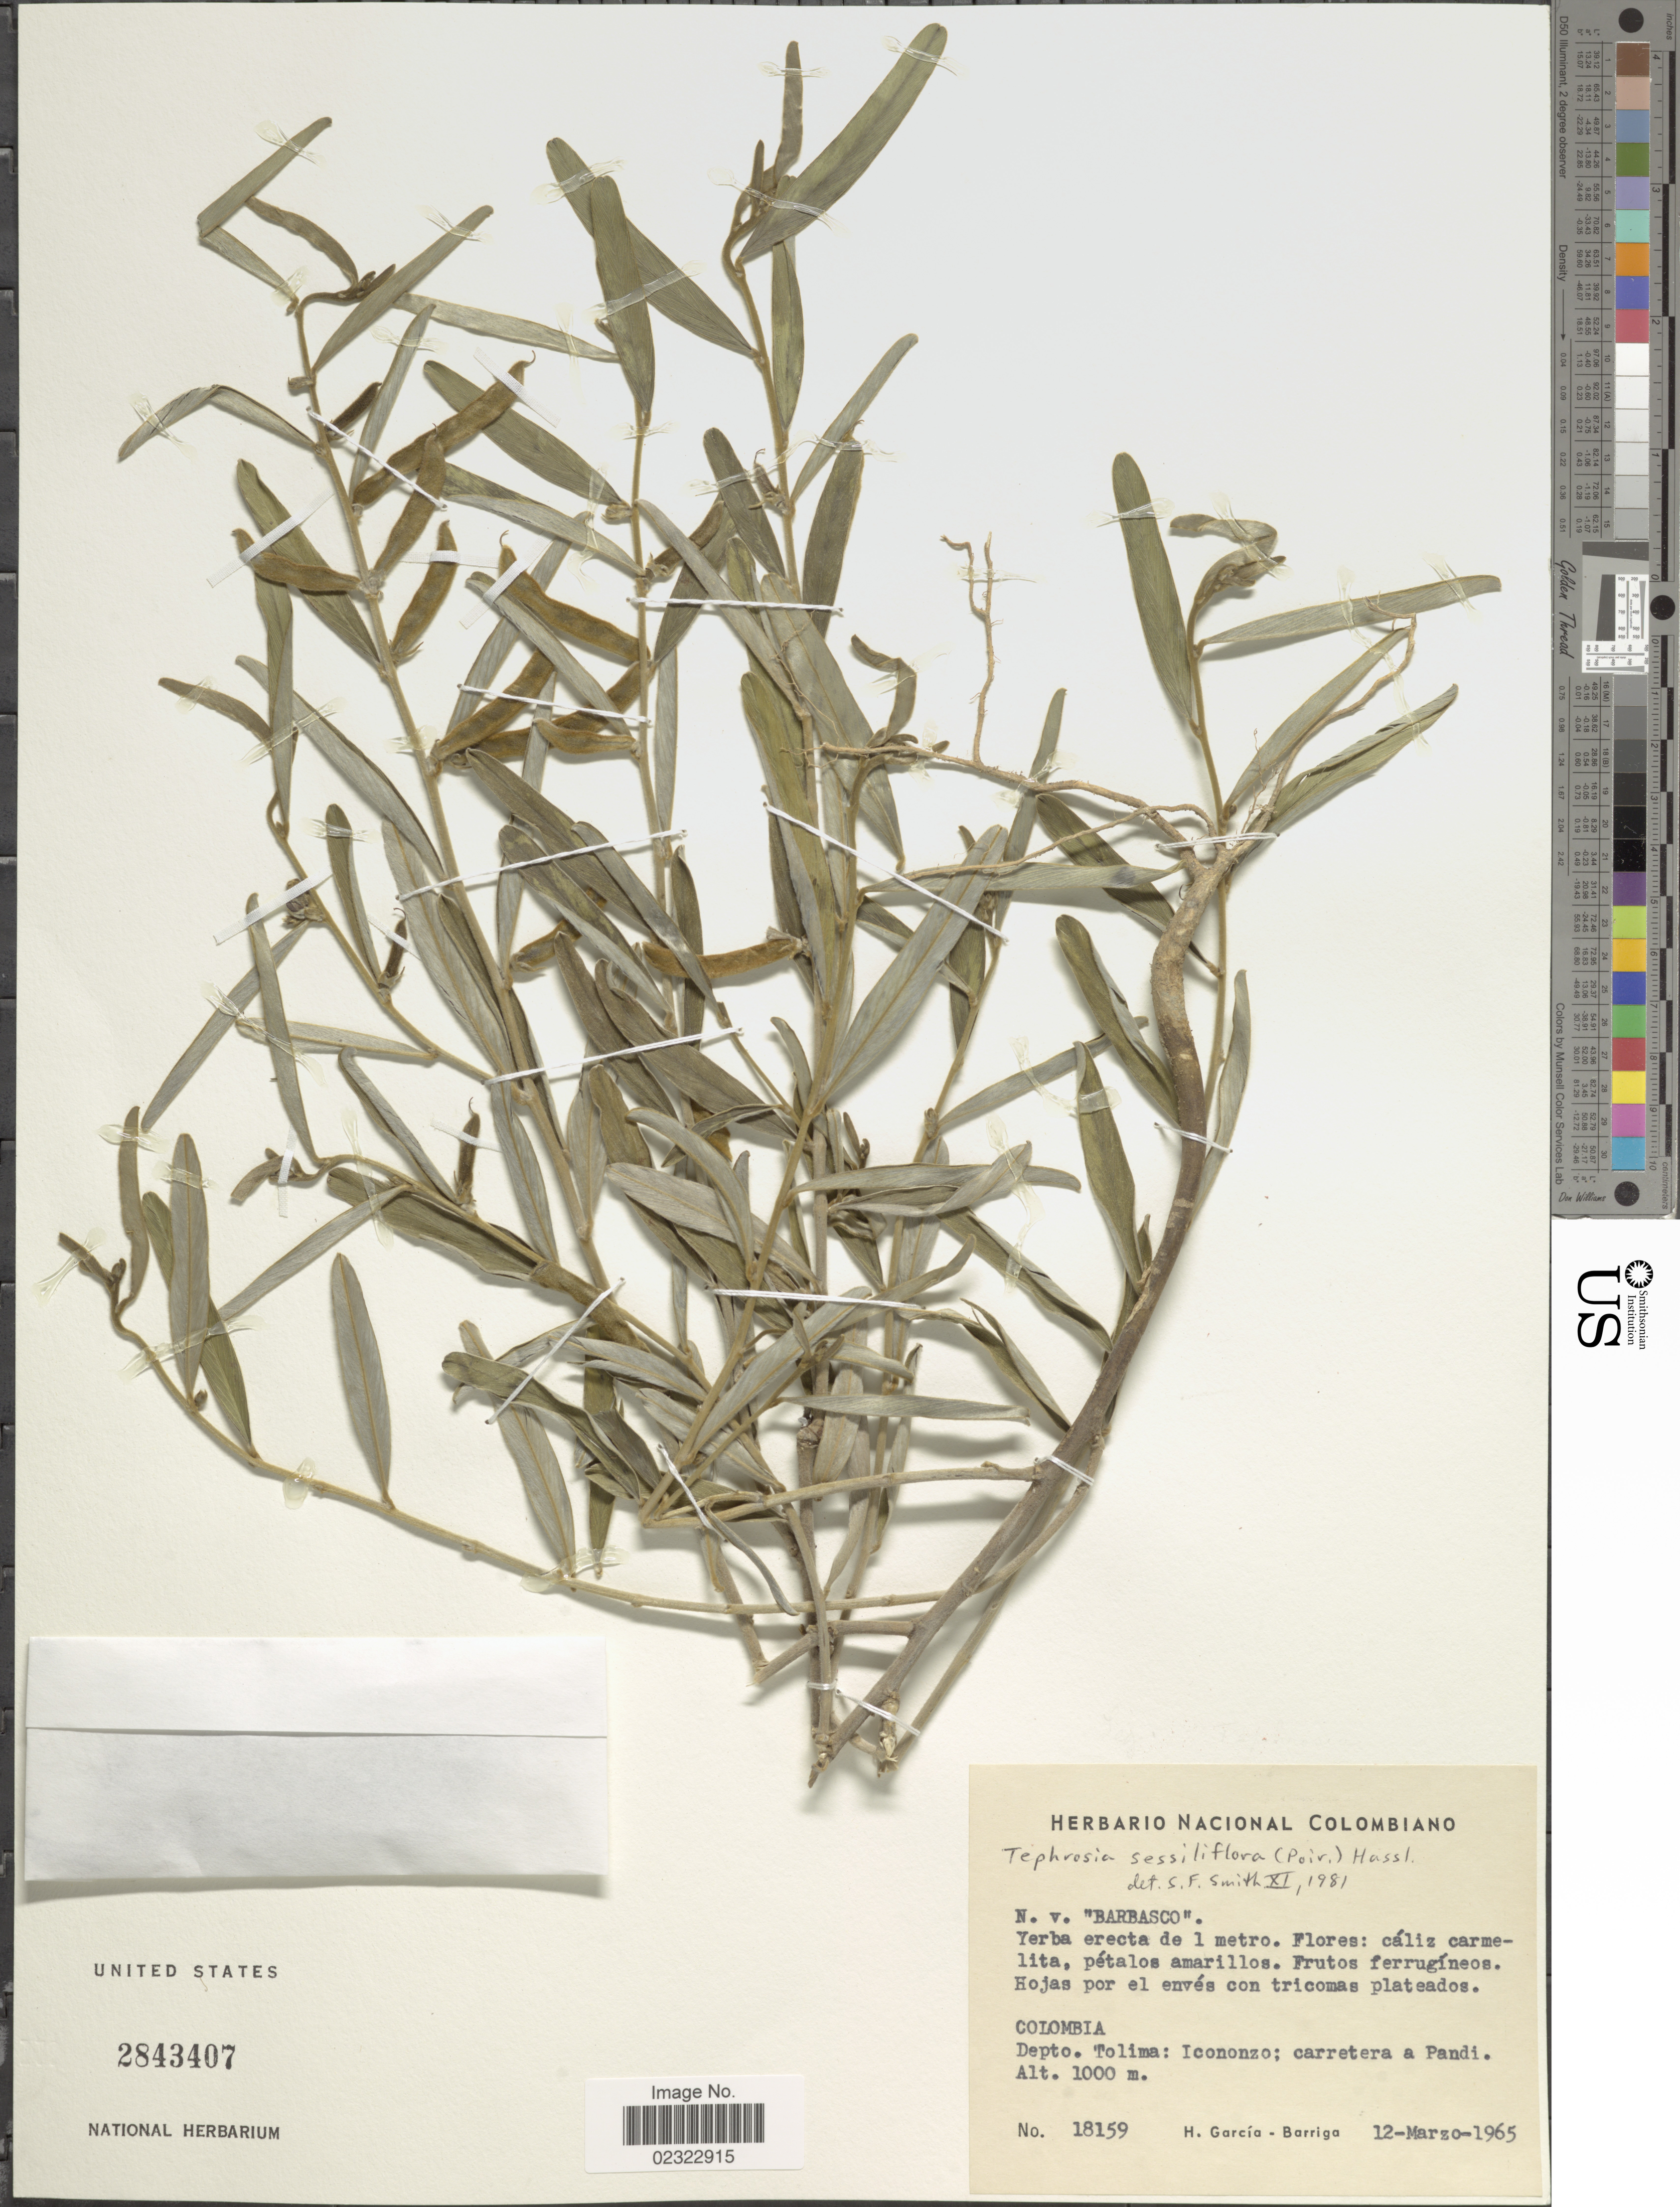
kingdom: Plantae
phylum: Tracheophyta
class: Magnoliopsida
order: Fabales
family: Fabaceae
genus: Tephrosia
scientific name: Tephrosia sessiliflora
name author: (Poir.) Hassl.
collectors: H. García Barriga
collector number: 18159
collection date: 1965-03-12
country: Colombia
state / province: Tolima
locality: Colombia, Depto. Tolima: Iconozo: carretera a Pandi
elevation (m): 1000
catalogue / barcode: US 2843407